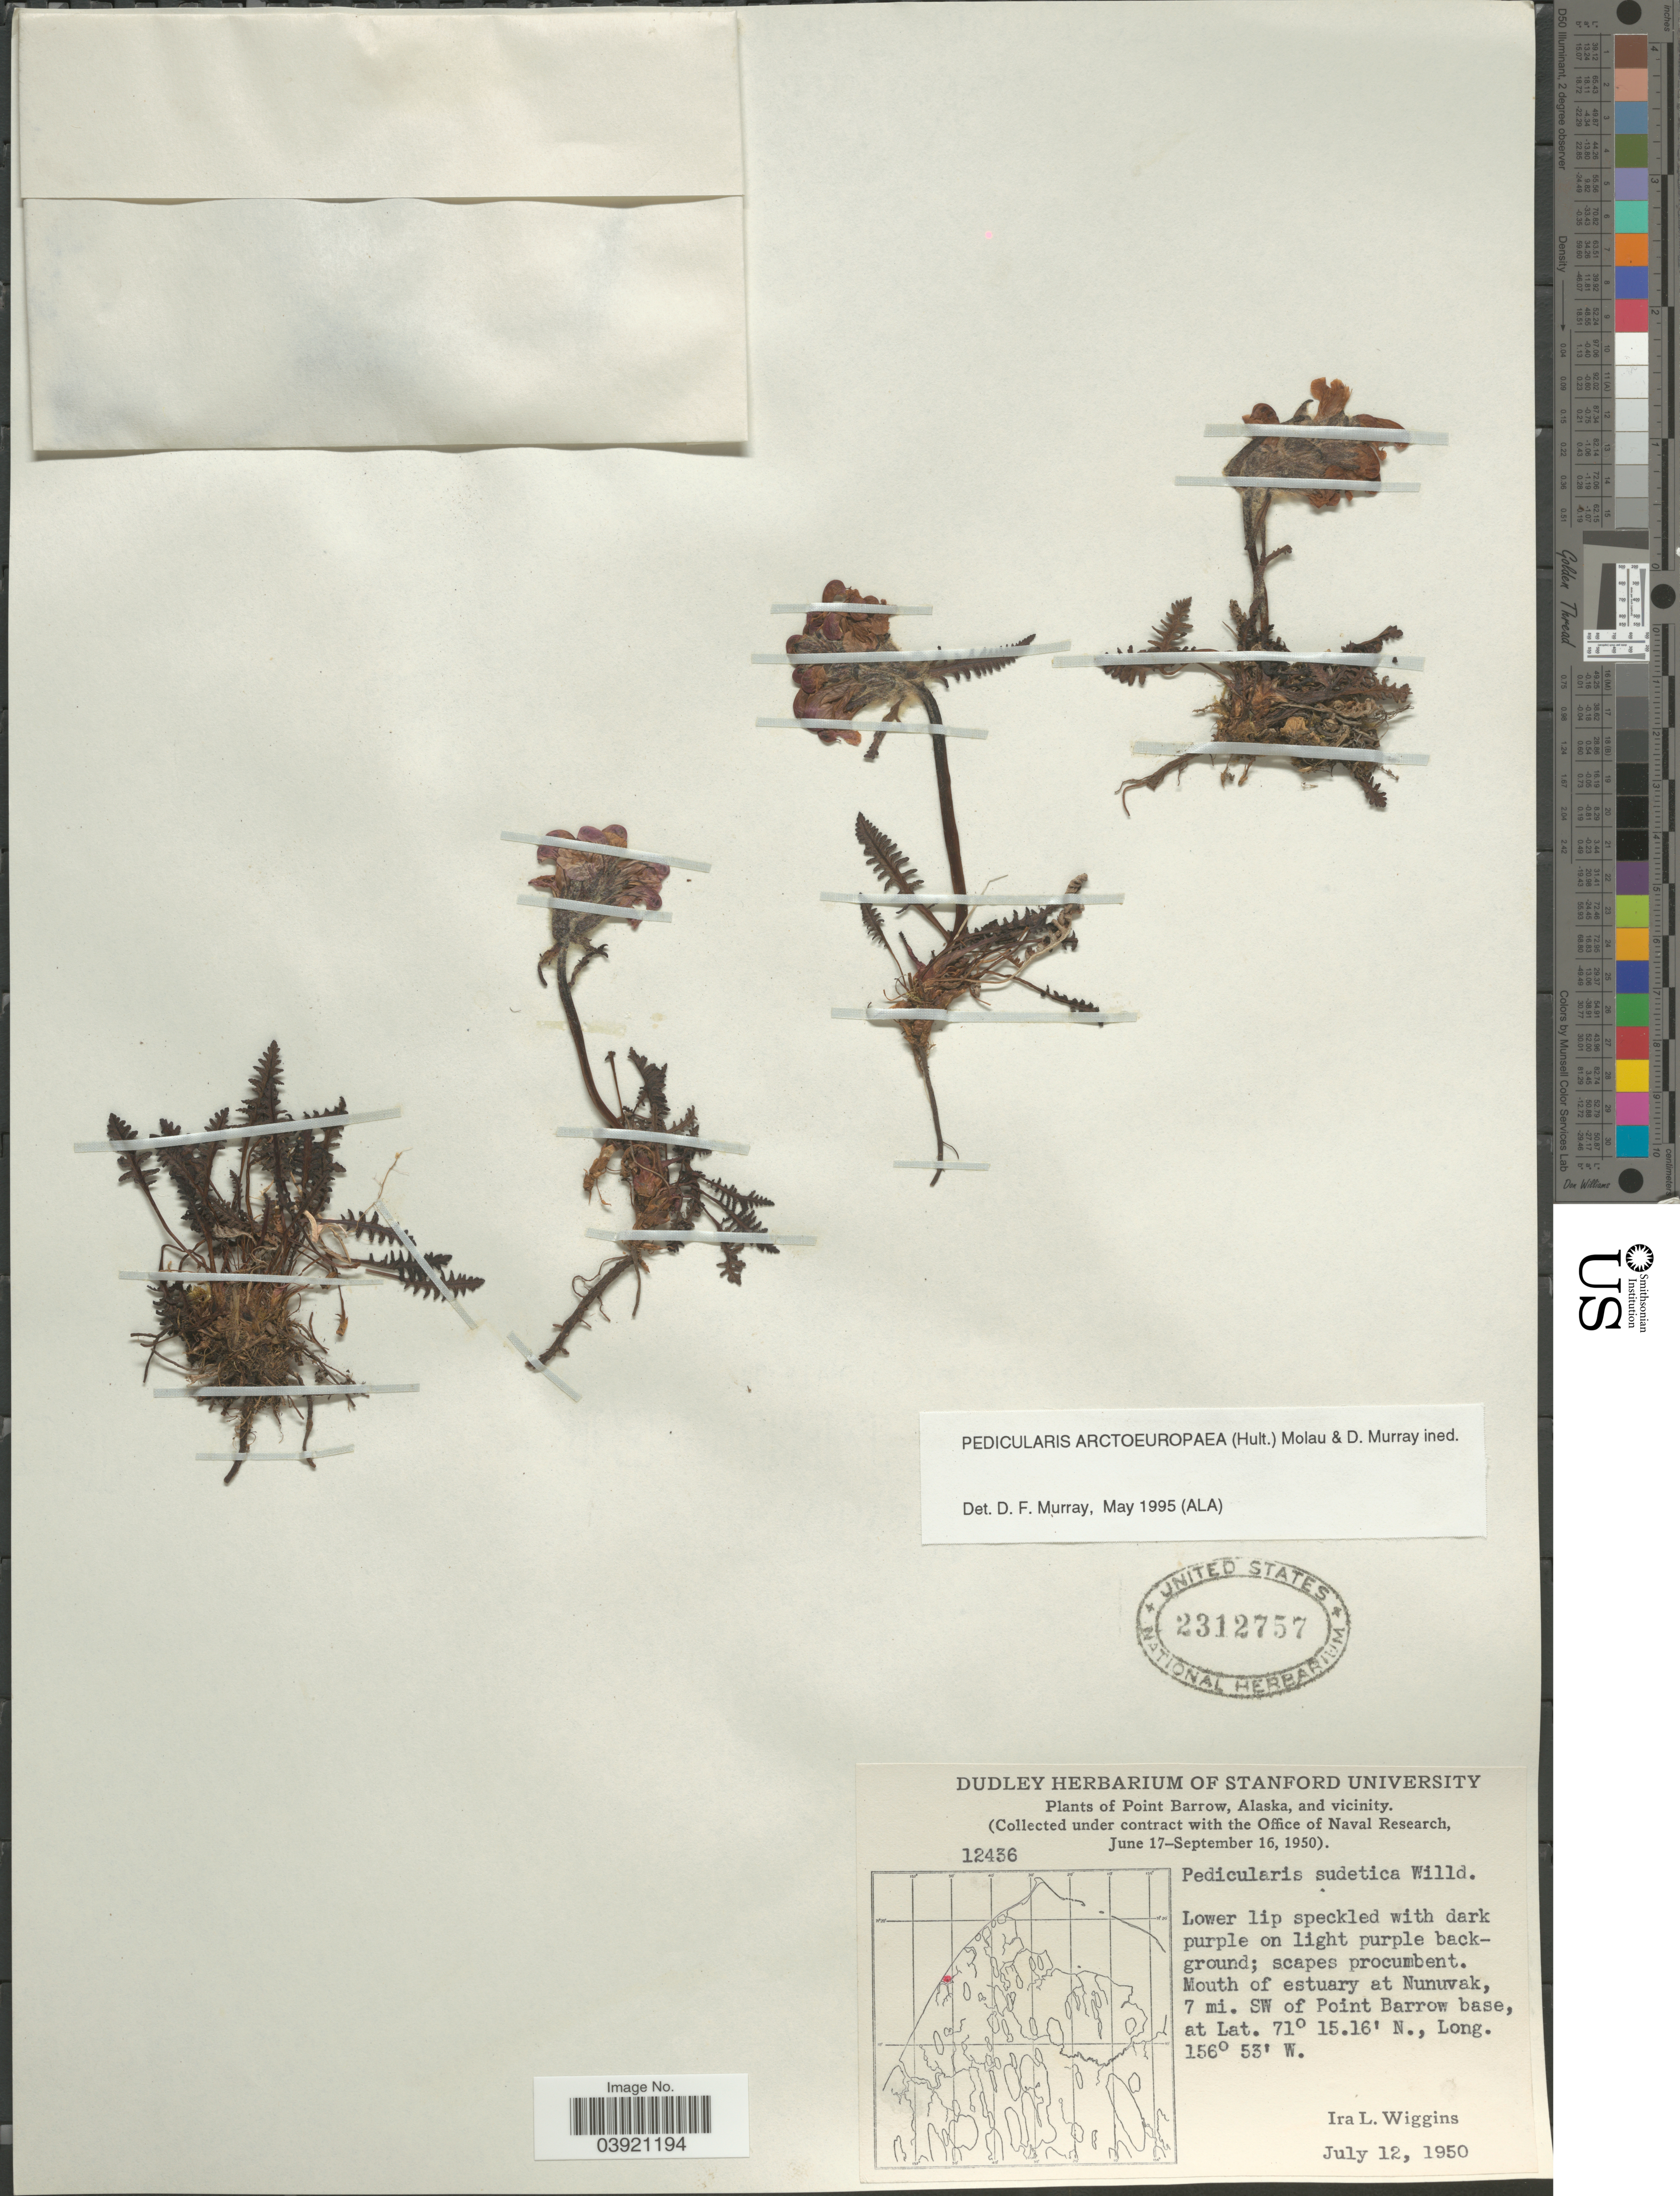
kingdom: Plantae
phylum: Tracheophyta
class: Magnoliopsida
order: Lamiales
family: Orobanchaceae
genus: Pedicularis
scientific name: Pedicularis arctoeuropaea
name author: (Hultén) Molau & D.F. Murray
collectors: I. L. Wiggins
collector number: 12436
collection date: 1950-07-12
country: United States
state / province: Alaska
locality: Point Barrow, and vicinity. Mouth of estuary at Nunuvak, 7 mi. SW of Point Barrow base.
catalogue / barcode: US 2312757